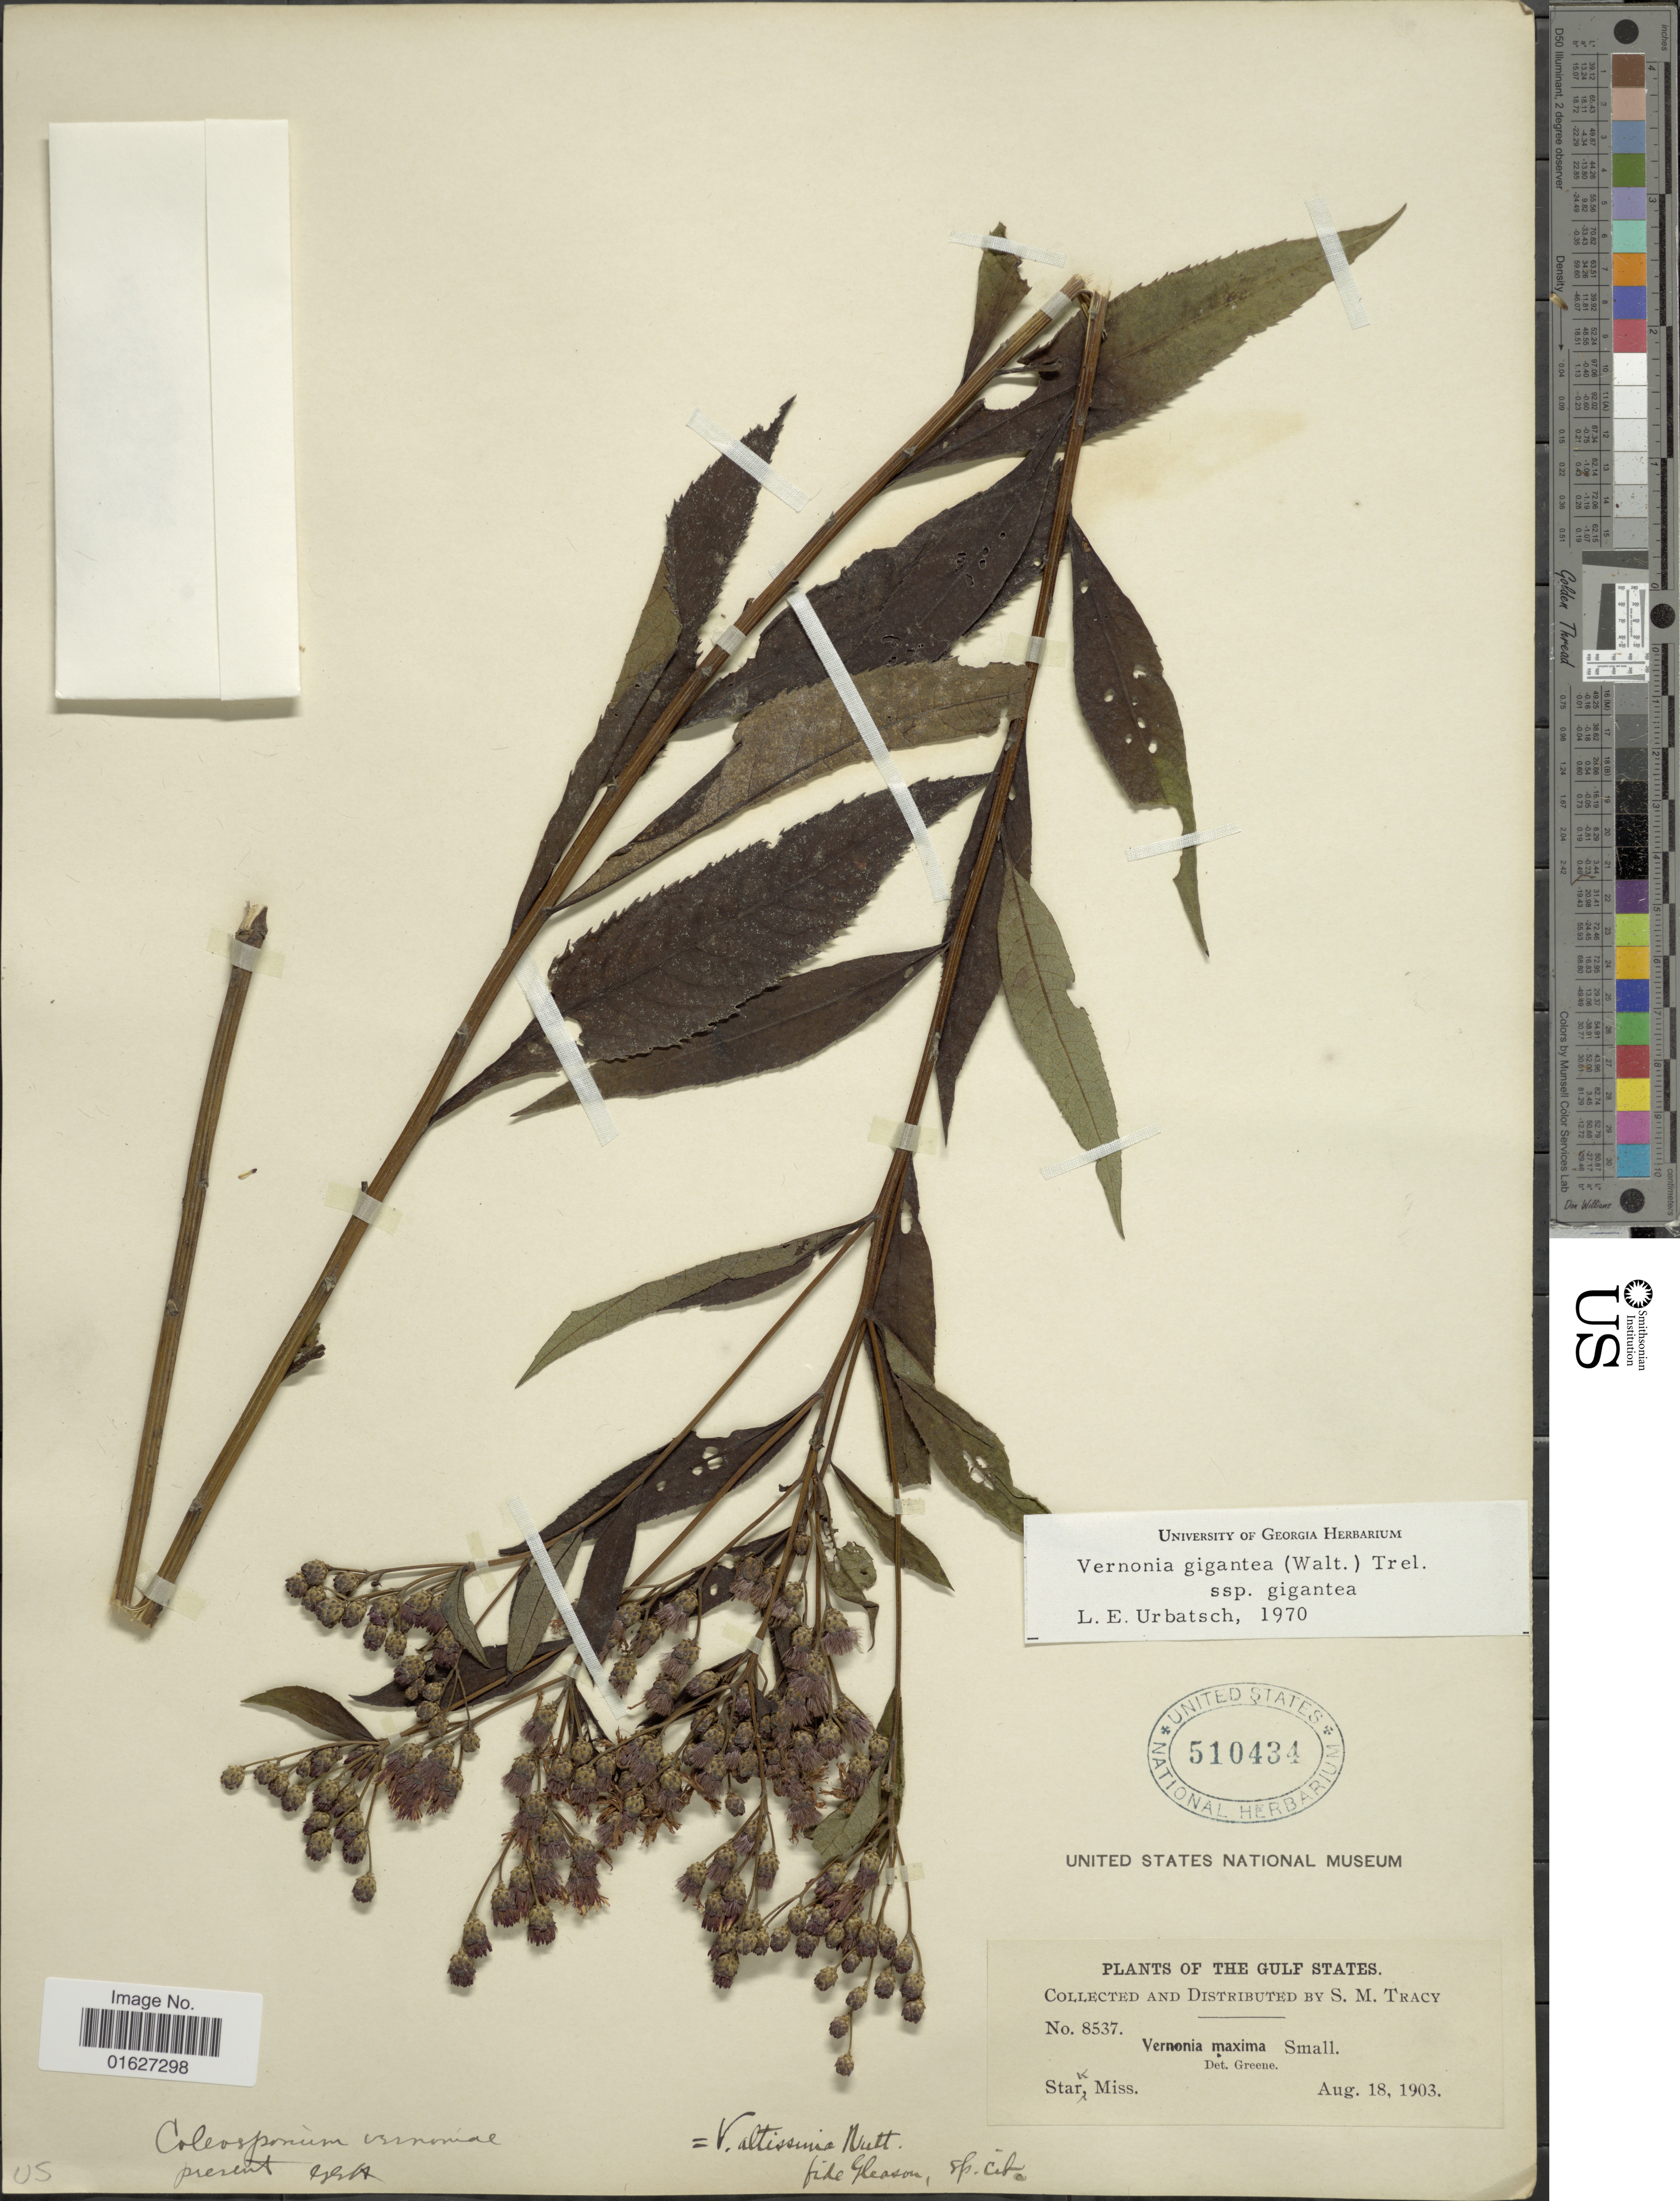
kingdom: Plantae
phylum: Tracheophyta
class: Magnoliopsida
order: Asterales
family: Asteraceae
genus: Vernonia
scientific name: Vernonia gigantea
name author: (Walter) Trel.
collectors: S. M. Tracy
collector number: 8537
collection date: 1903-08-18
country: United States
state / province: Mississippi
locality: Satk, Miss.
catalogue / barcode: US 510434